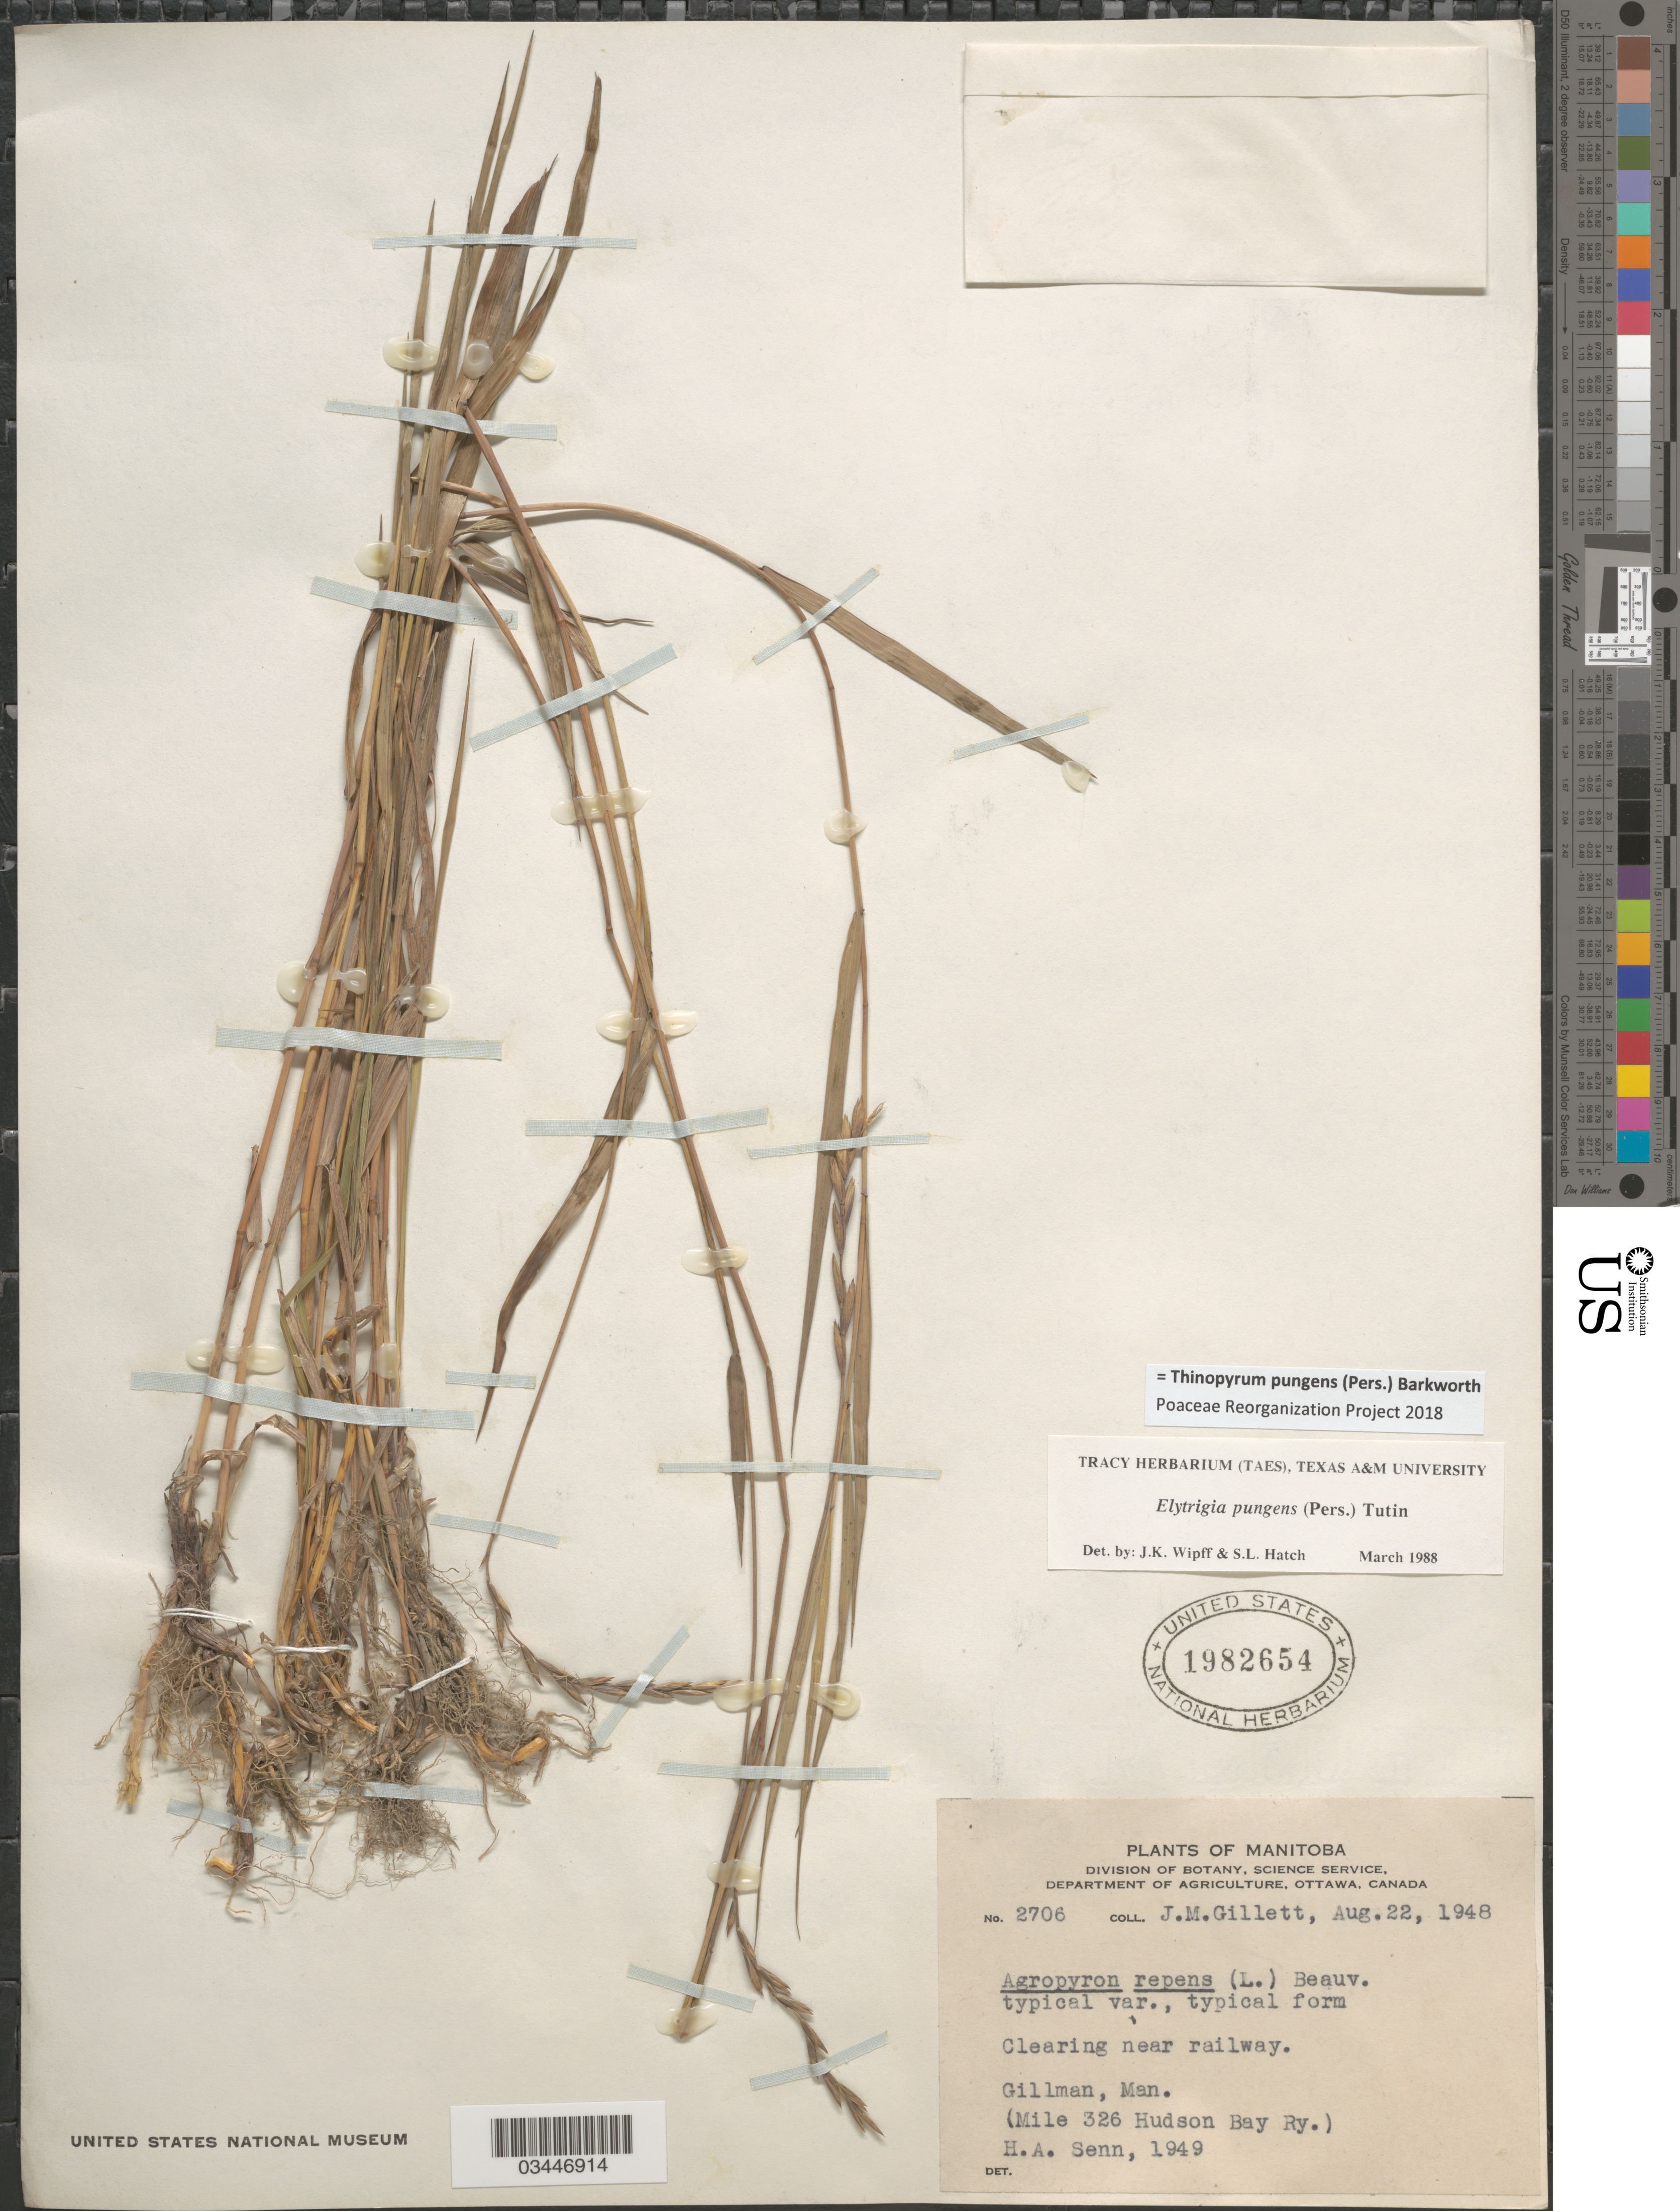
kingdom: Plantae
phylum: Tracheophyta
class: Liliopsida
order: Poales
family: Poaceae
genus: Thinopyrum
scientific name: Thinopyrum pungens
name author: (Pers.) Barkworth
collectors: J. M. Gillett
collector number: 2706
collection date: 1948-08-22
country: Canada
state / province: Manitoba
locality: Clearing near railway. Gillman (Mile 326 Hudson Bay Ry.)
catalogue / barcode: US 1982654